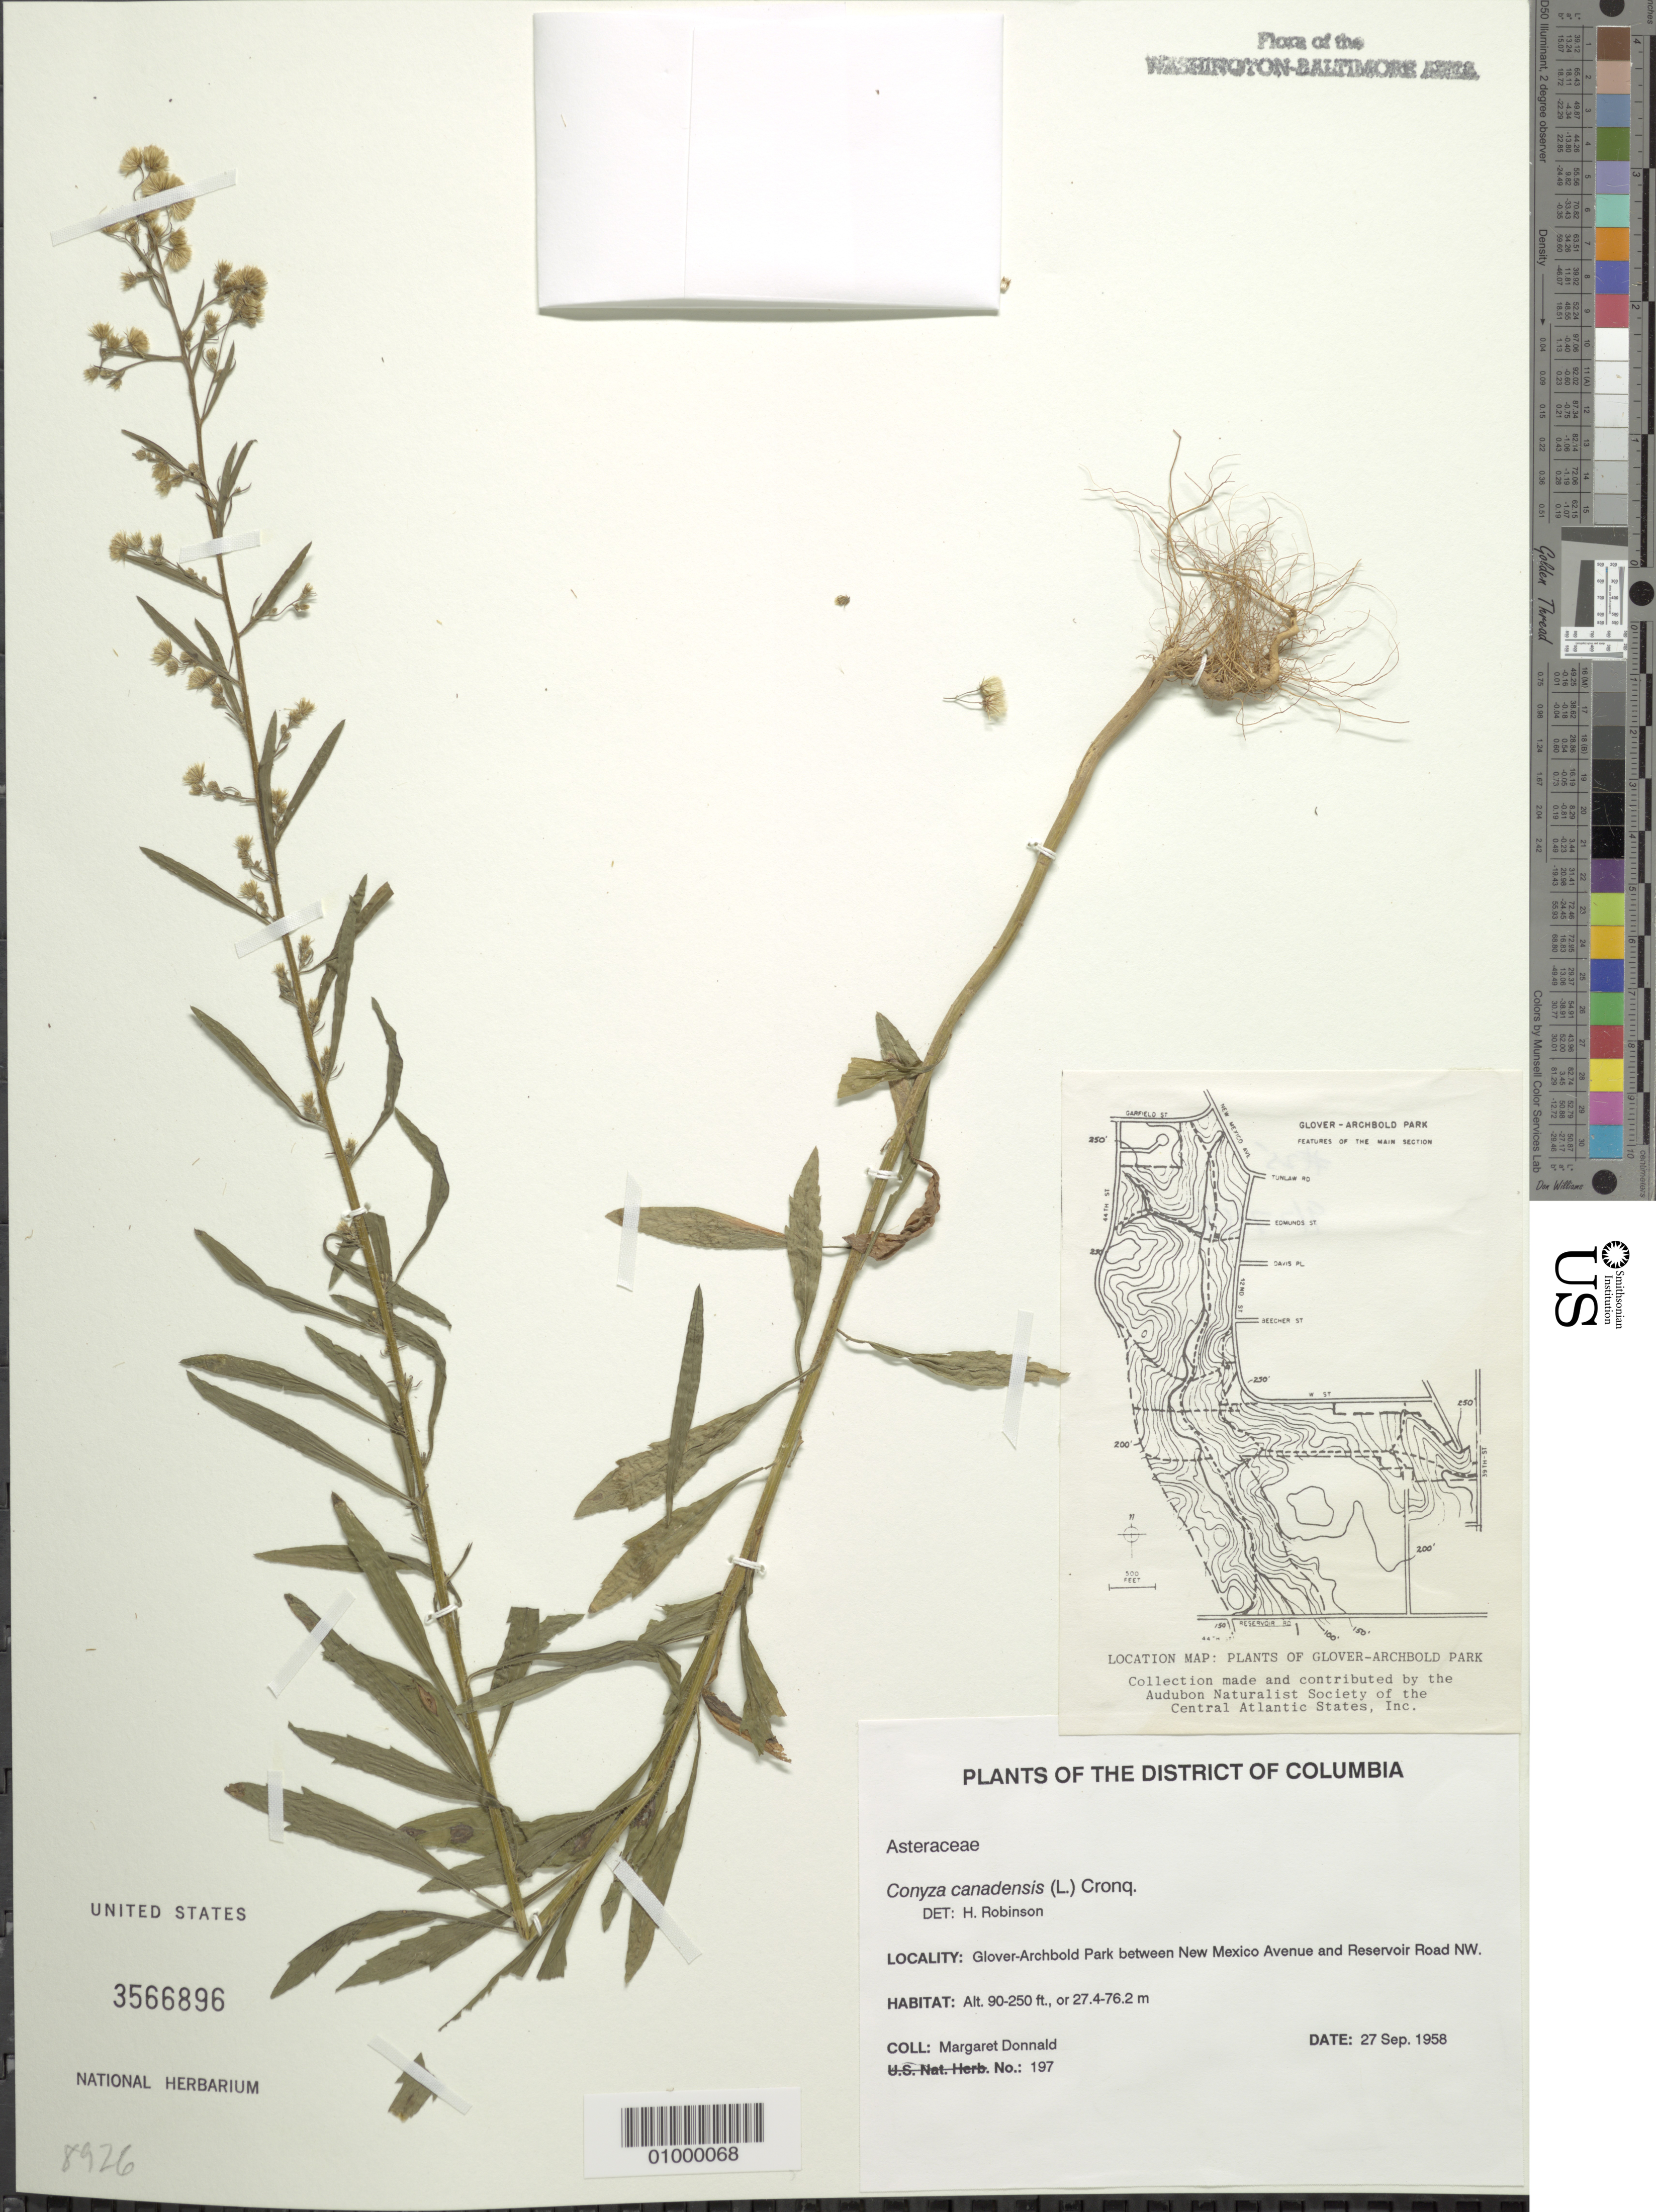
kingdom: Plantae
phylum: Tracheophyta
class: Magnoliopsida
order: Asterales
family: Asteraceae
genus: Conyza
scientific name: Conyza canadensis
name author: (L.) Cronq.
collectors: M. Donnald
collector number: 197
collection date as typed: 27 Sep 1958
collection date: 1958-09-27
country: United States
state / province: District of Columbia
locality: Glover-Archbold Park between New Mexico Avenue and Reservoir Road NW.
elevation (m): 27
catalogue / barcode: US 3566896